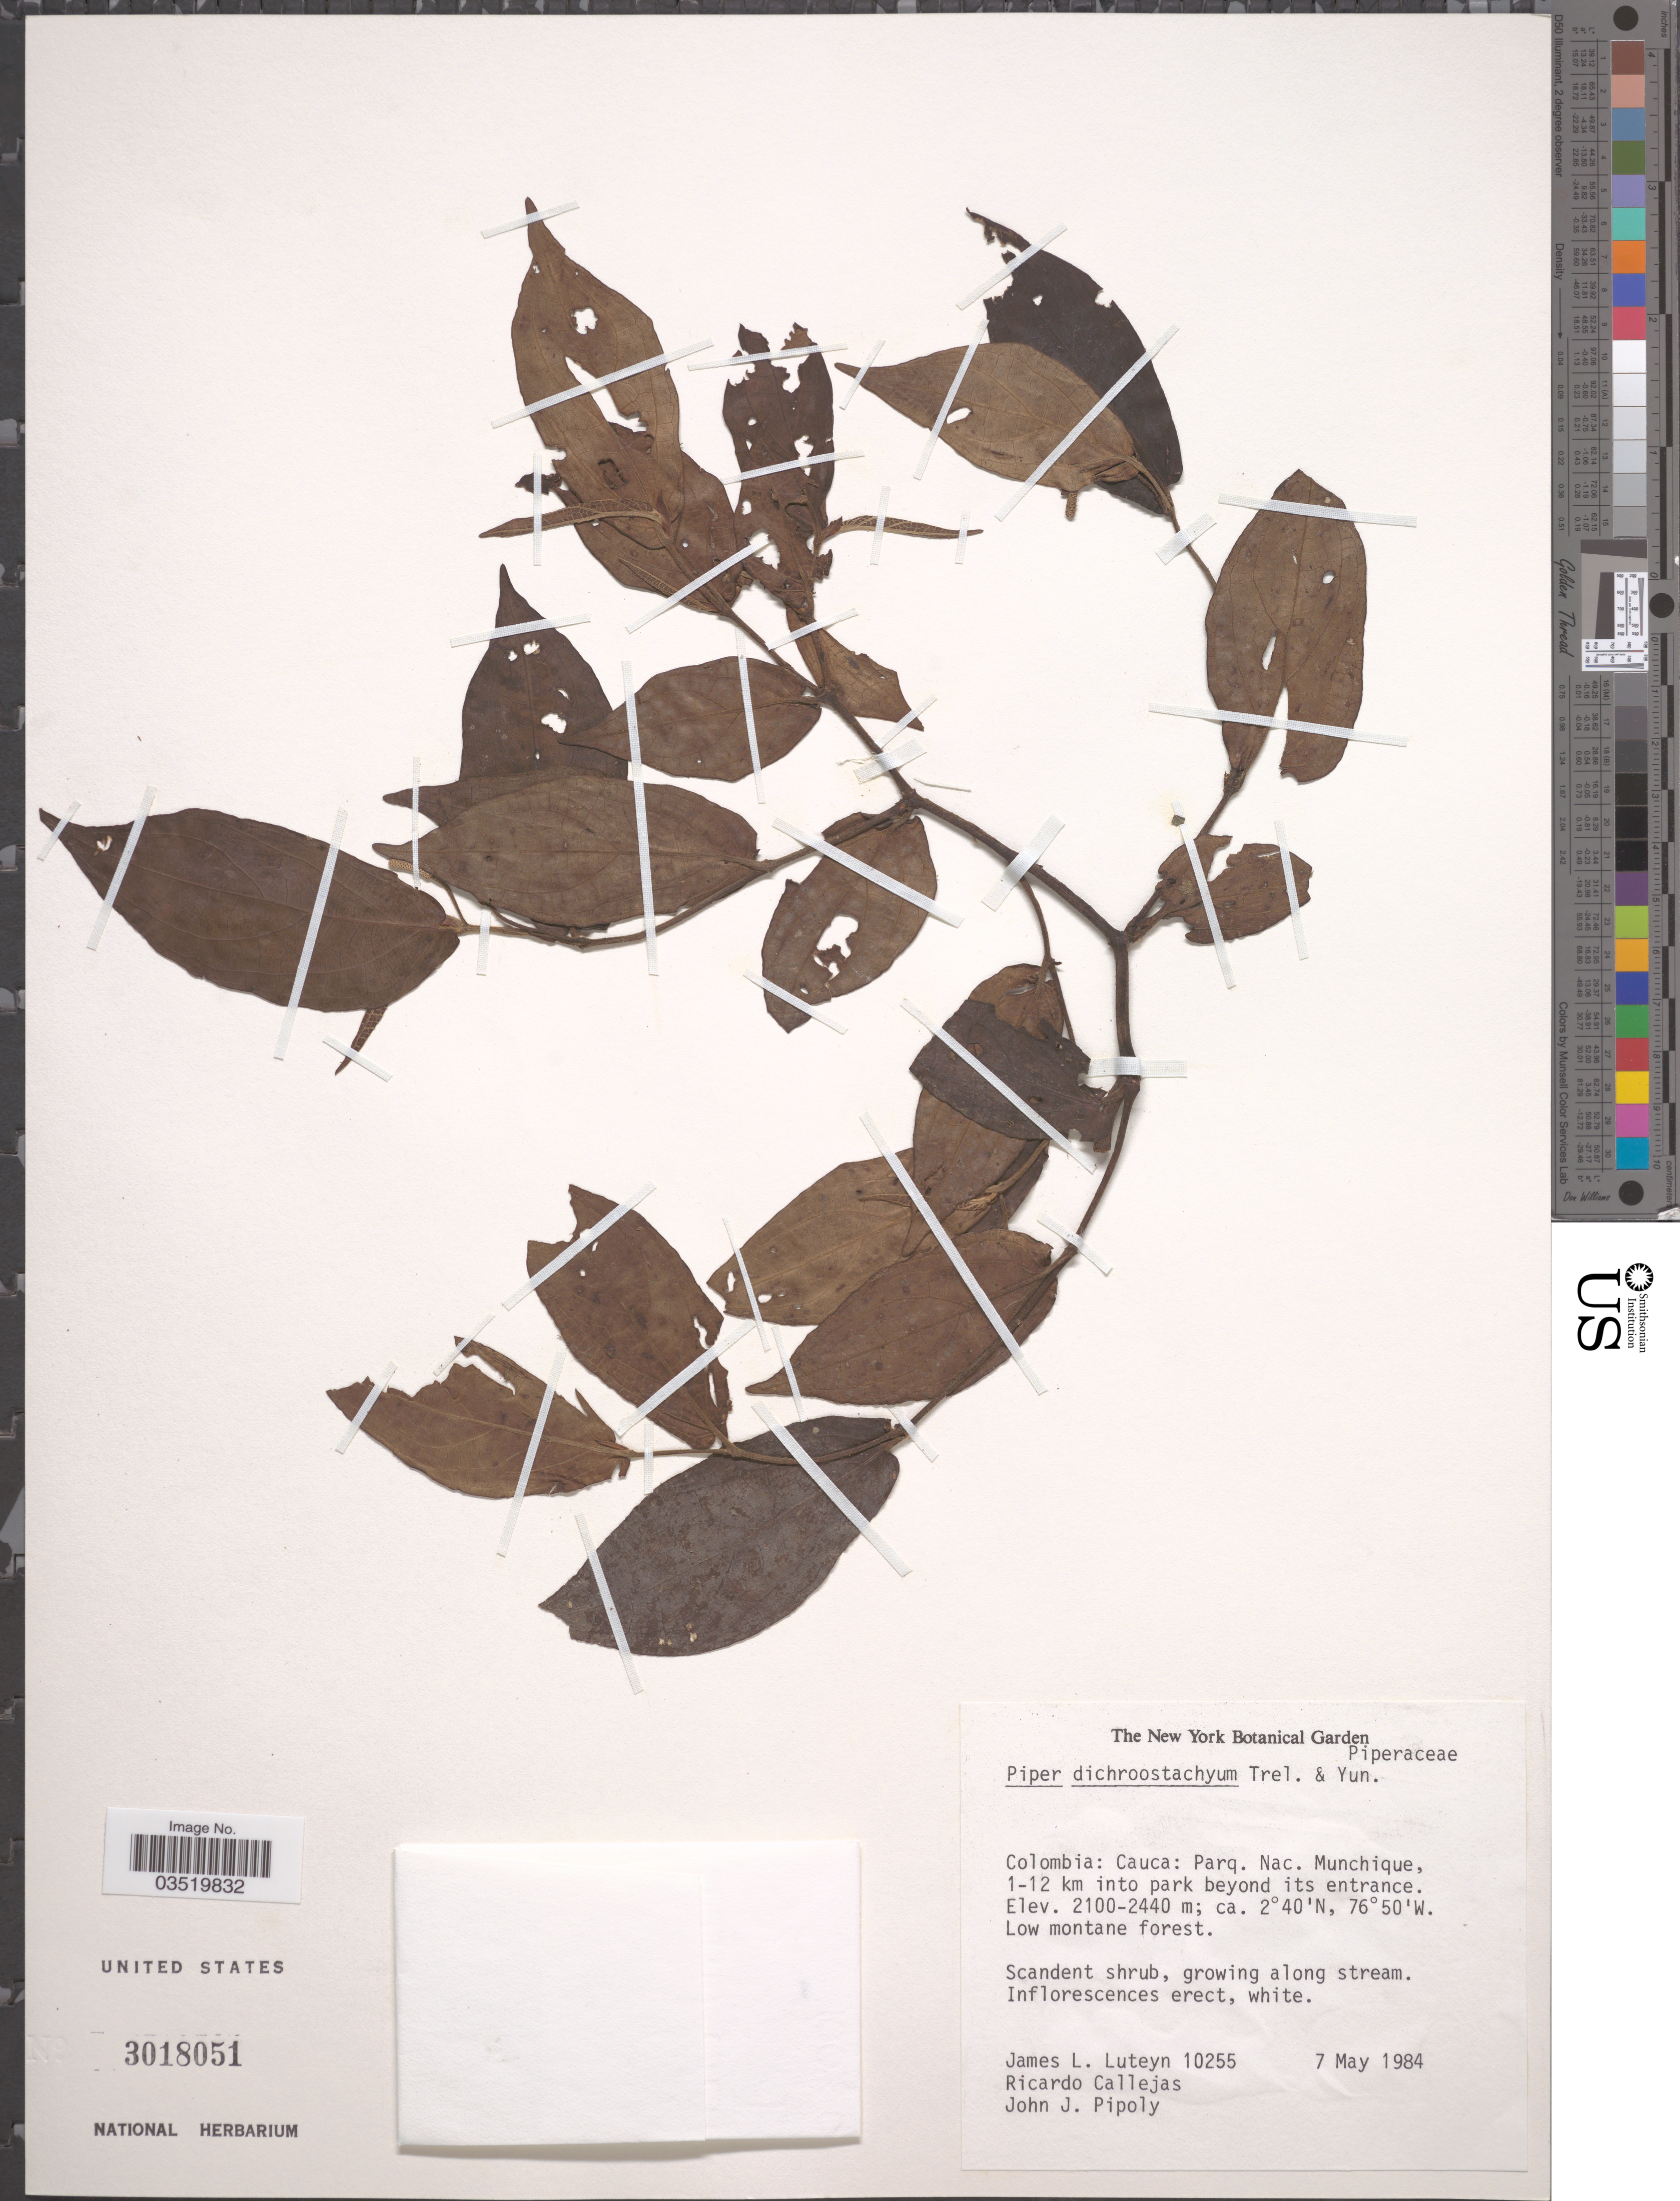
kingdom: Plantae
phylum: Tracheophyta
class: Magnoliopsida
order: Piperales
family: Piperaceae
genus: Piper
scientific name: Piper dichroostachyum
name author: Trel. & Yunck.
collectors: J. Luteyn, R. Callejas & J. J. Pipoly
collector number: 10255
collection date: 1984-05-07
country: Colombia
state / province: Cauca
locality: Parq. Nac. Munchique, 1-12 km into park beyond its entrance.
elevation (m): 2100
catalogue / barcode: US 3018051